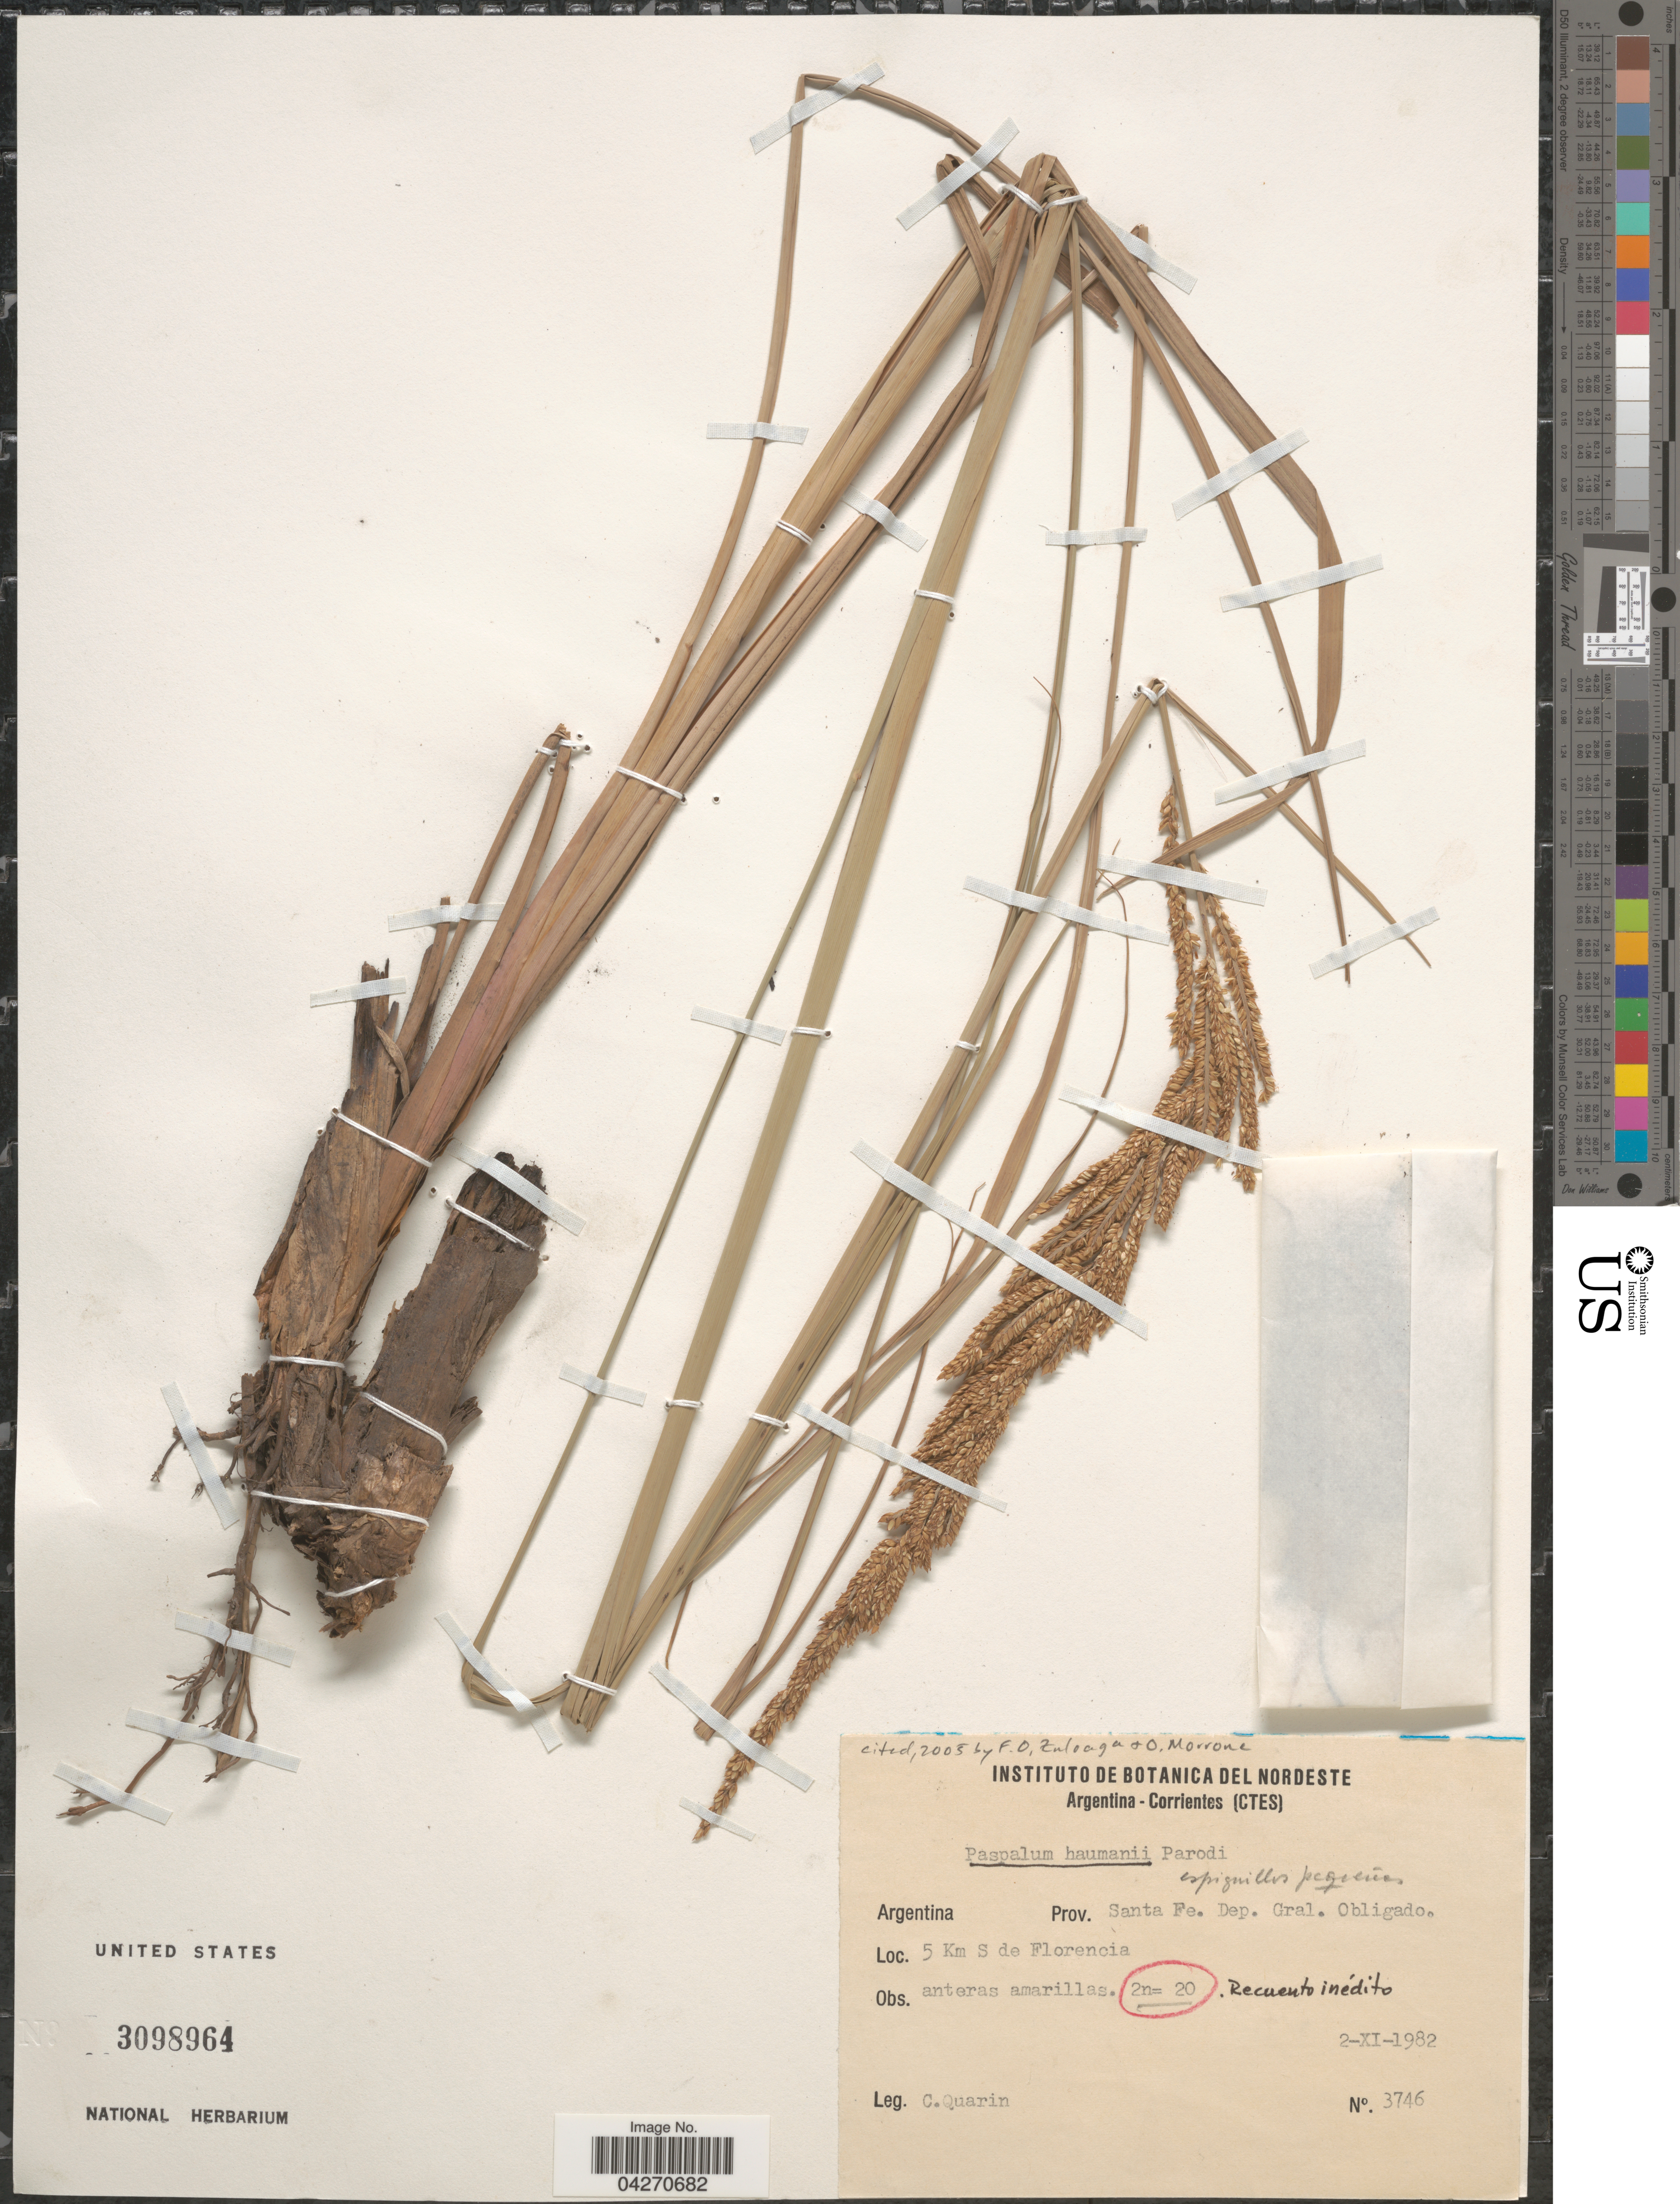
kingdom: Plantae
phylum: Tracheophyta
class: Liliopsida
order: Poales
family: Poaceae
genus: Paspalum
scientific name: Paspalum haumanii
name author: Parodi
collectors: C. Quarín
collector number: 3746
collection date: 1982-11-02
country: Argentina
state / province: Santa Fe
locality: Dep. Gral. Obligado. 5 Km S de Florencia.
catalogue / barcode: US 3098964